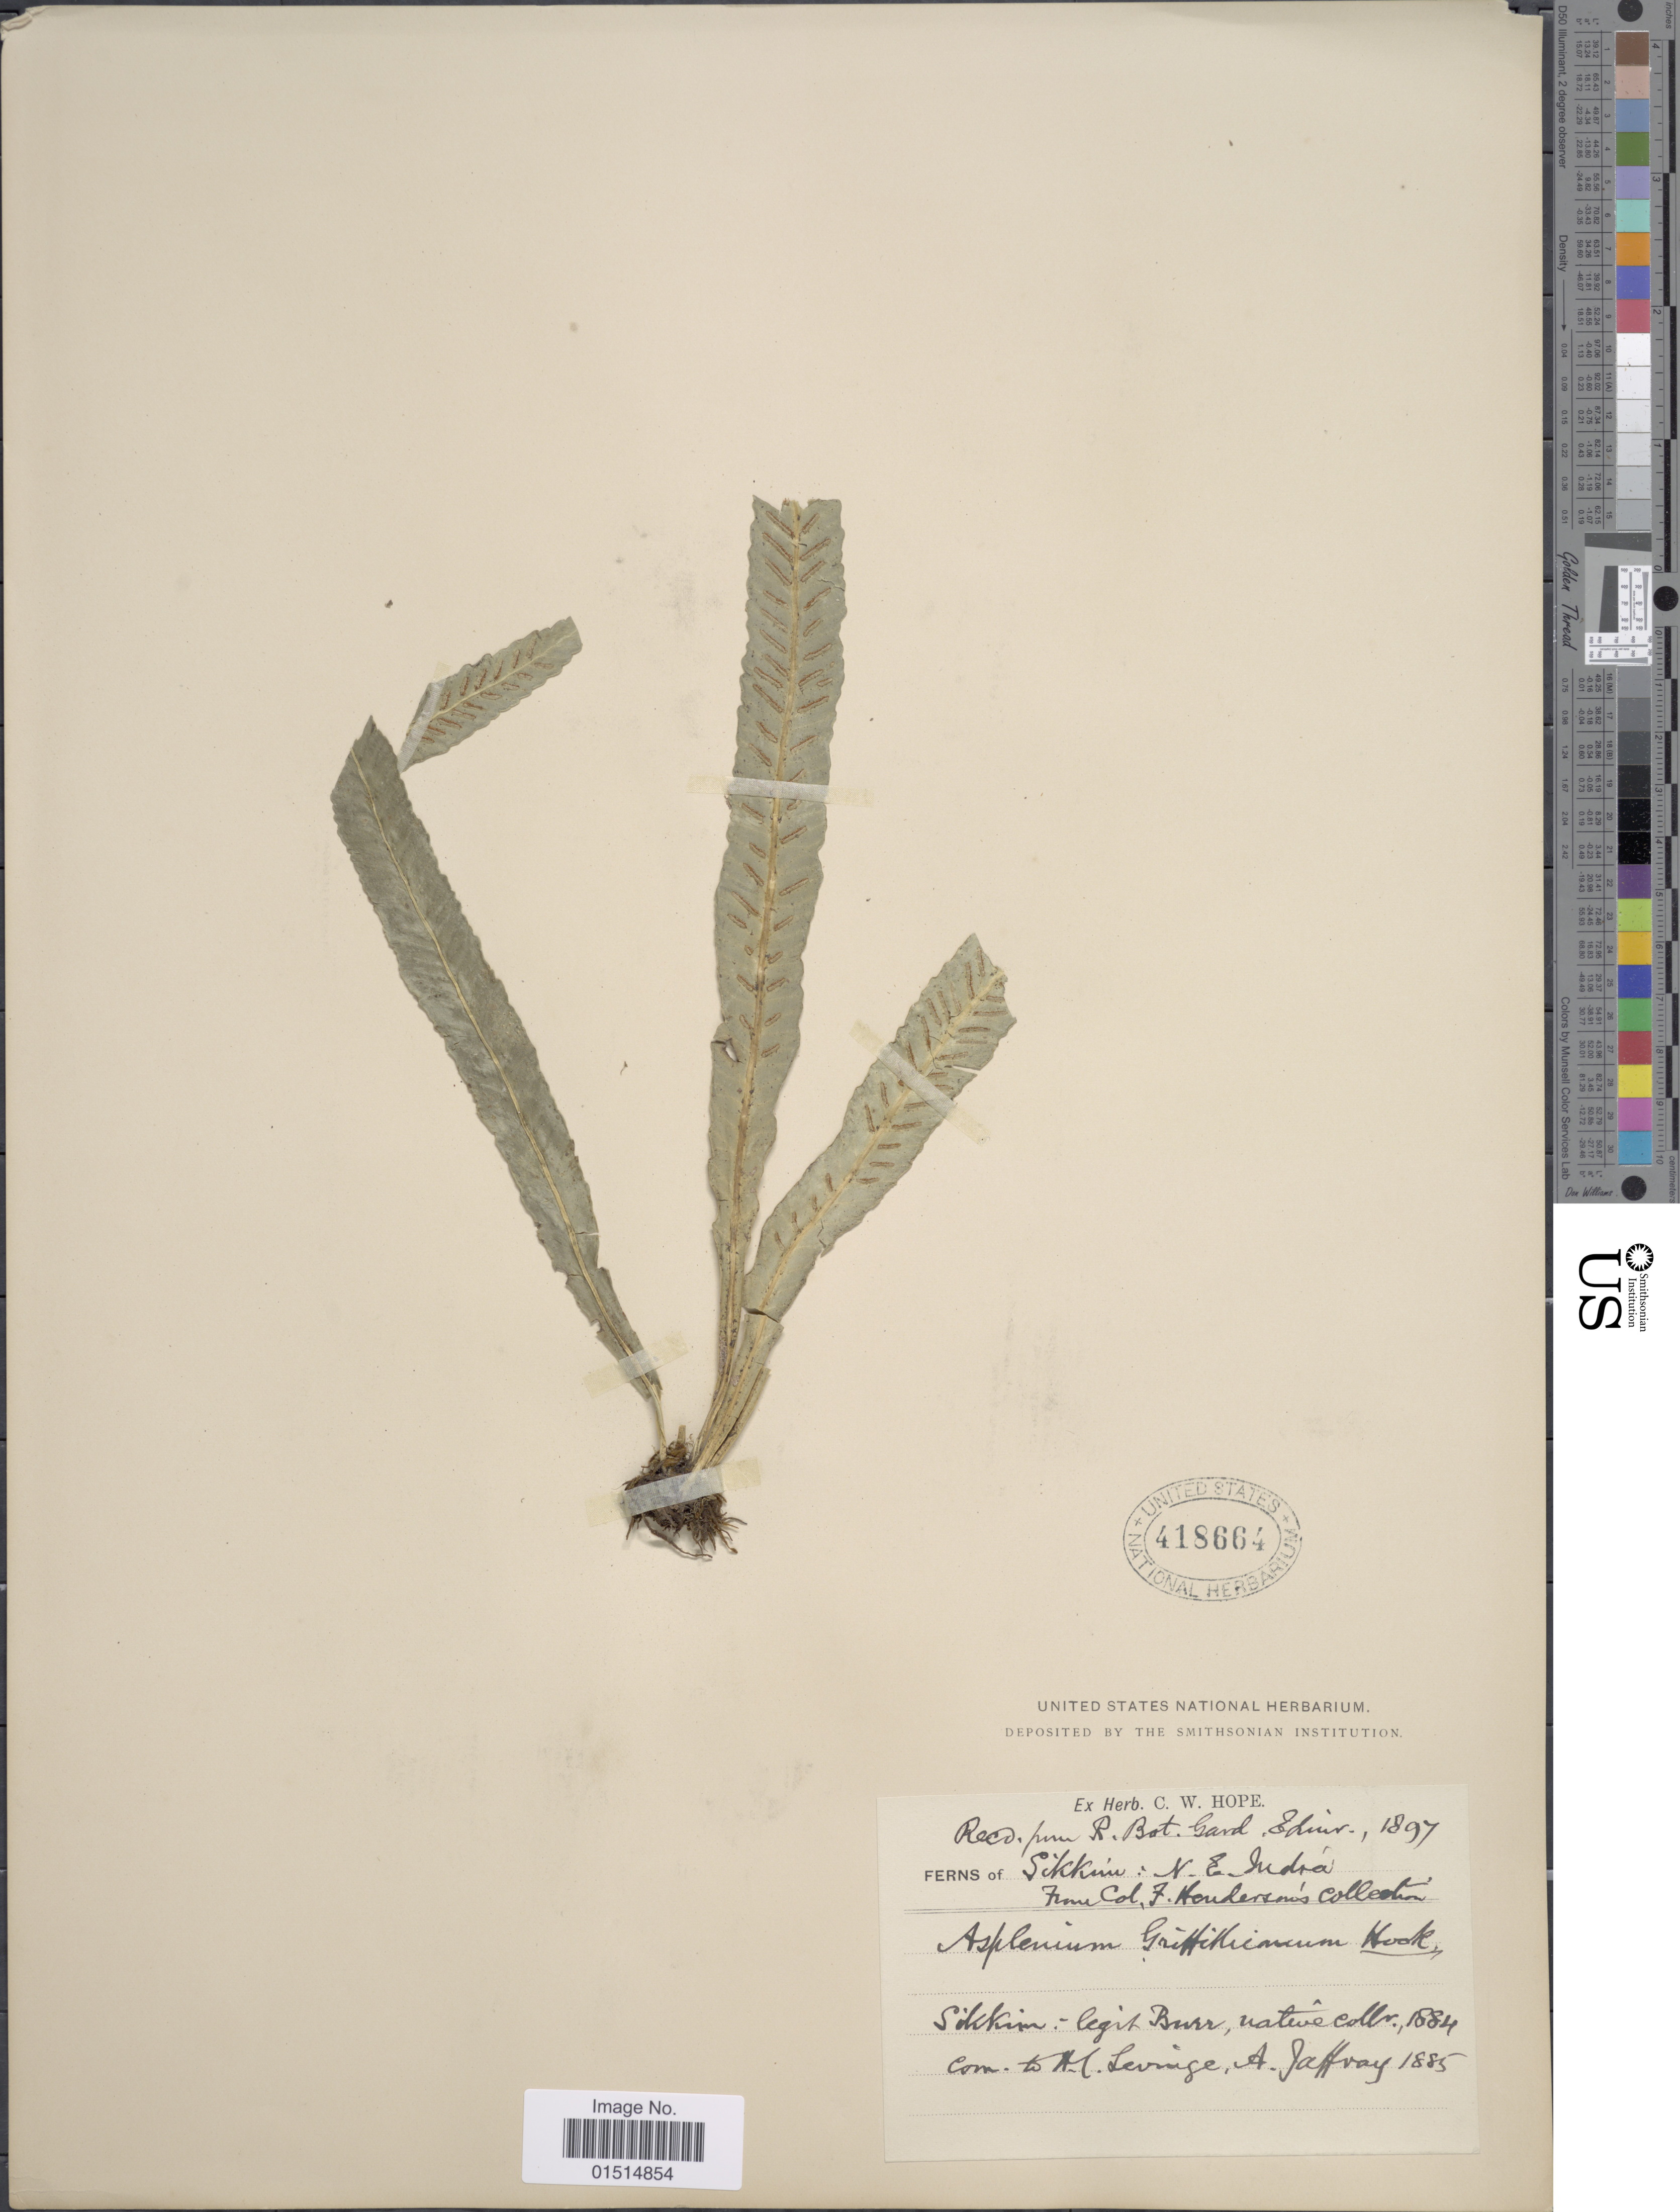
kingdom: Plantae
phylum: Tracheophyta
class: Polypodiopsida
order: Polypodiales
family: Aspleniaceae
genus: Asplenium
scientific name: Asplenium griffithianum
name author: Hook.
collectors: Burr. & Native collector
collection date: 1884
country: India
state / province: Sikkim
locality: N. E. India.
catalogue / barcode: US 418664